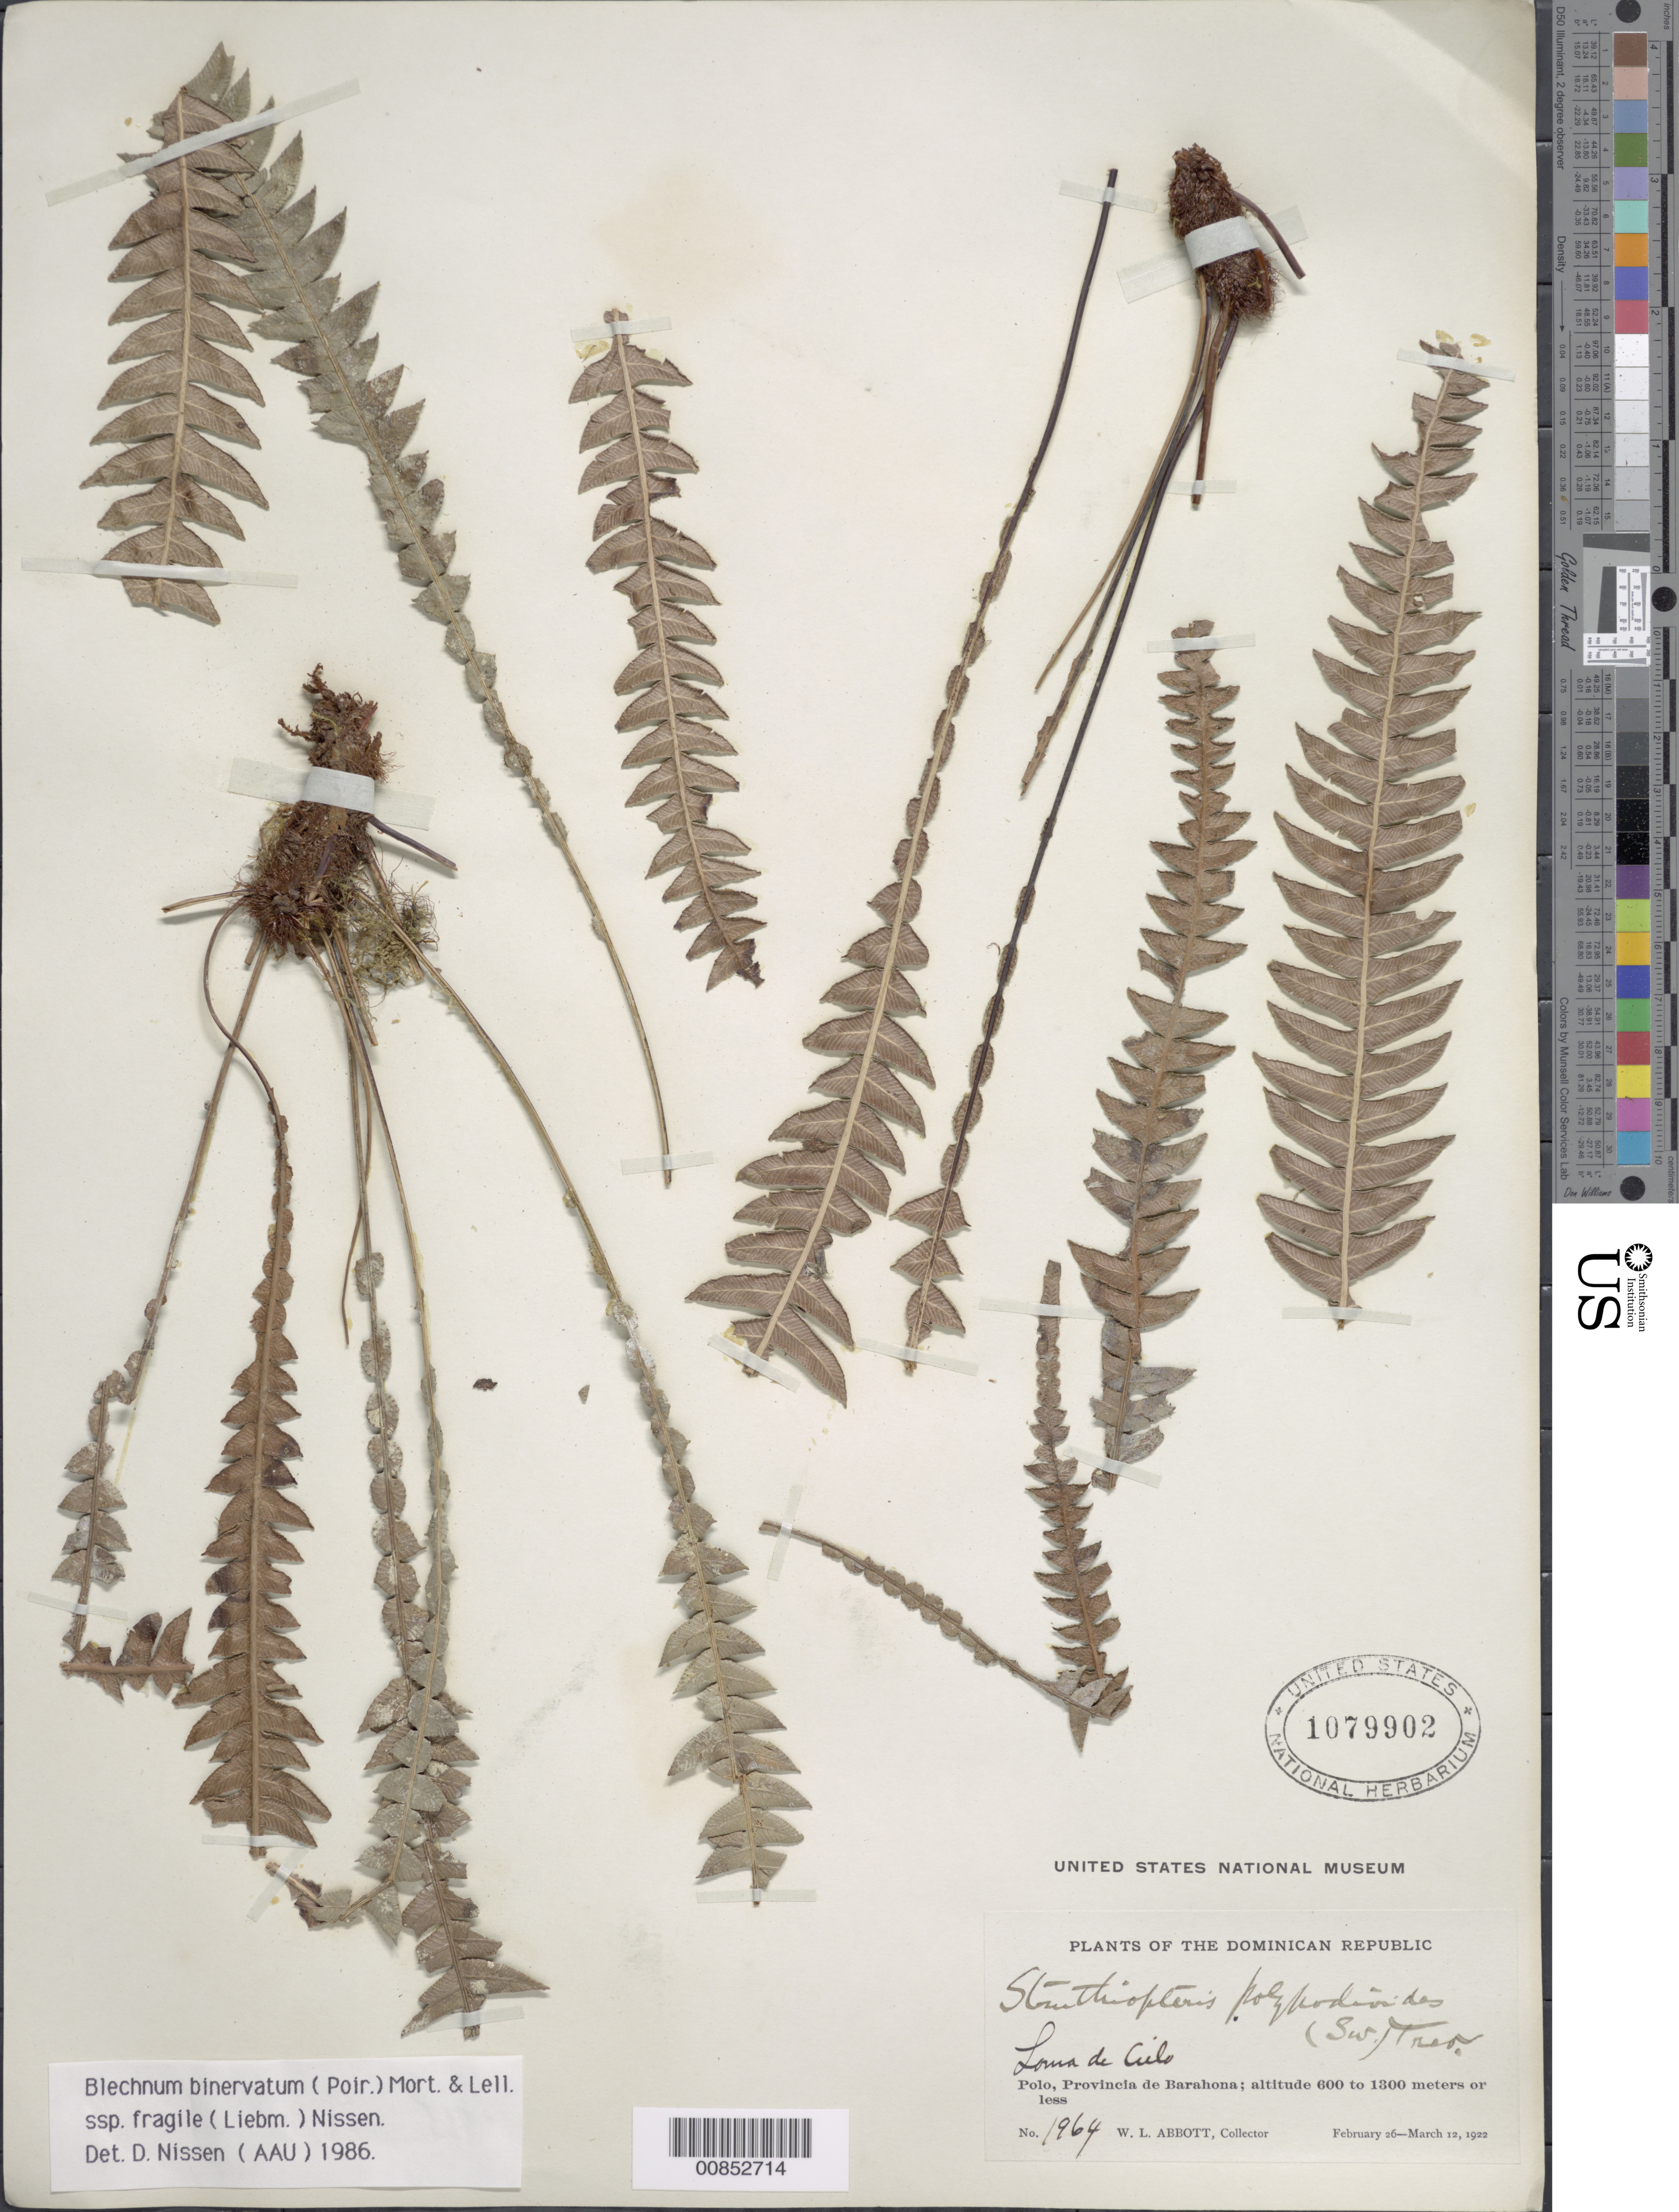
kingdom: Plantae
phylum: Tracheophyta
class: Polypodiopsida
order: Polypodiales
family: Blechnaceae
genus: Blechnum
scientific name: Blechnum fragile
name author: (Liebm.) C.V. Morton & Lellinger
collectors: W. L. Abbott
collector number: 1964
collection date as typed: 26 Feb 1922 to 12 Mar 1922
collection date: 1922-02-26/1922-03-12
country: Dominican Republic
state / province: Barahona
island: Hispaniola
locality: Polo, Loma de Cielo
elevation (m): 600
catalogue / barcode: US 1079902